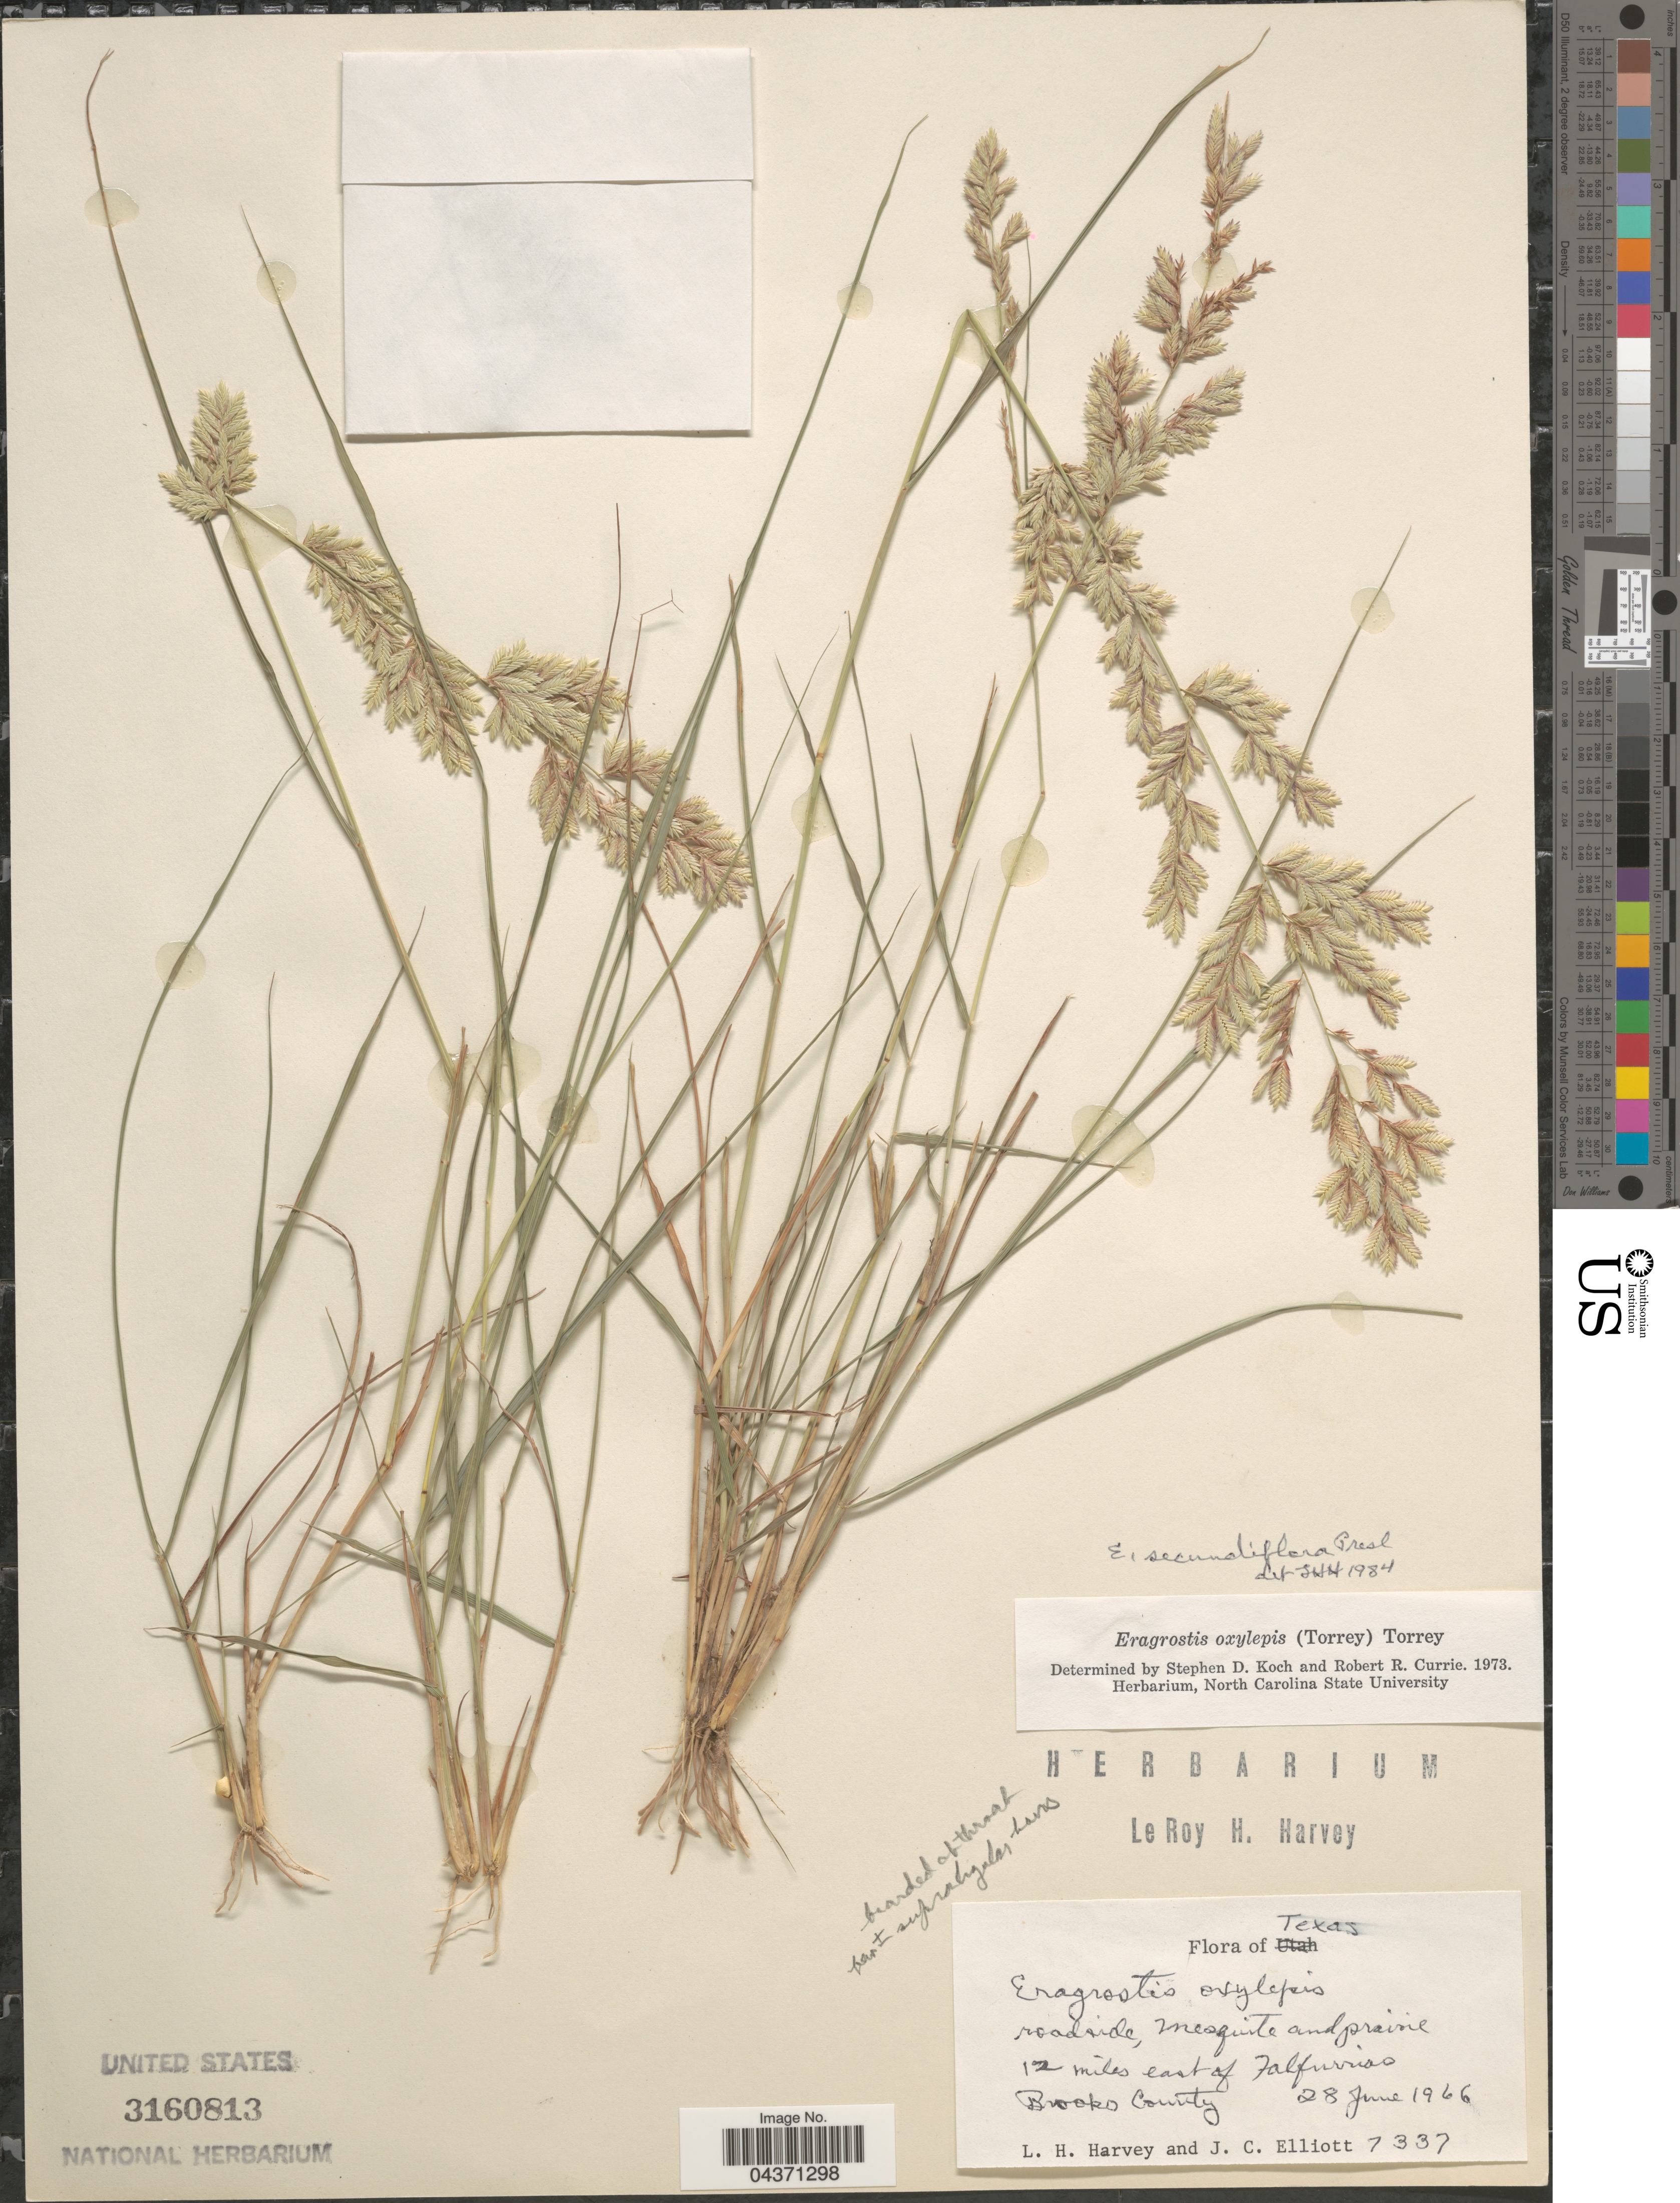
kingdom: Plantae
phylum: Tracheophyta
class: Liliopsida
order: Poales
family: Poaceae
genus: Eragrostis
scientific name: Eragrostis secundiflora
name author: J. Presl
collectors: L. H. Harvey & J. C. Elliott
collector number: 7337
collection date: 1966-06-28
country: United States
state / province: Texas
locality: Roadside, mesquite and prairie. 12 miles east of Falfurrias. Brooks County.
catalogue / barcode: US 3160813